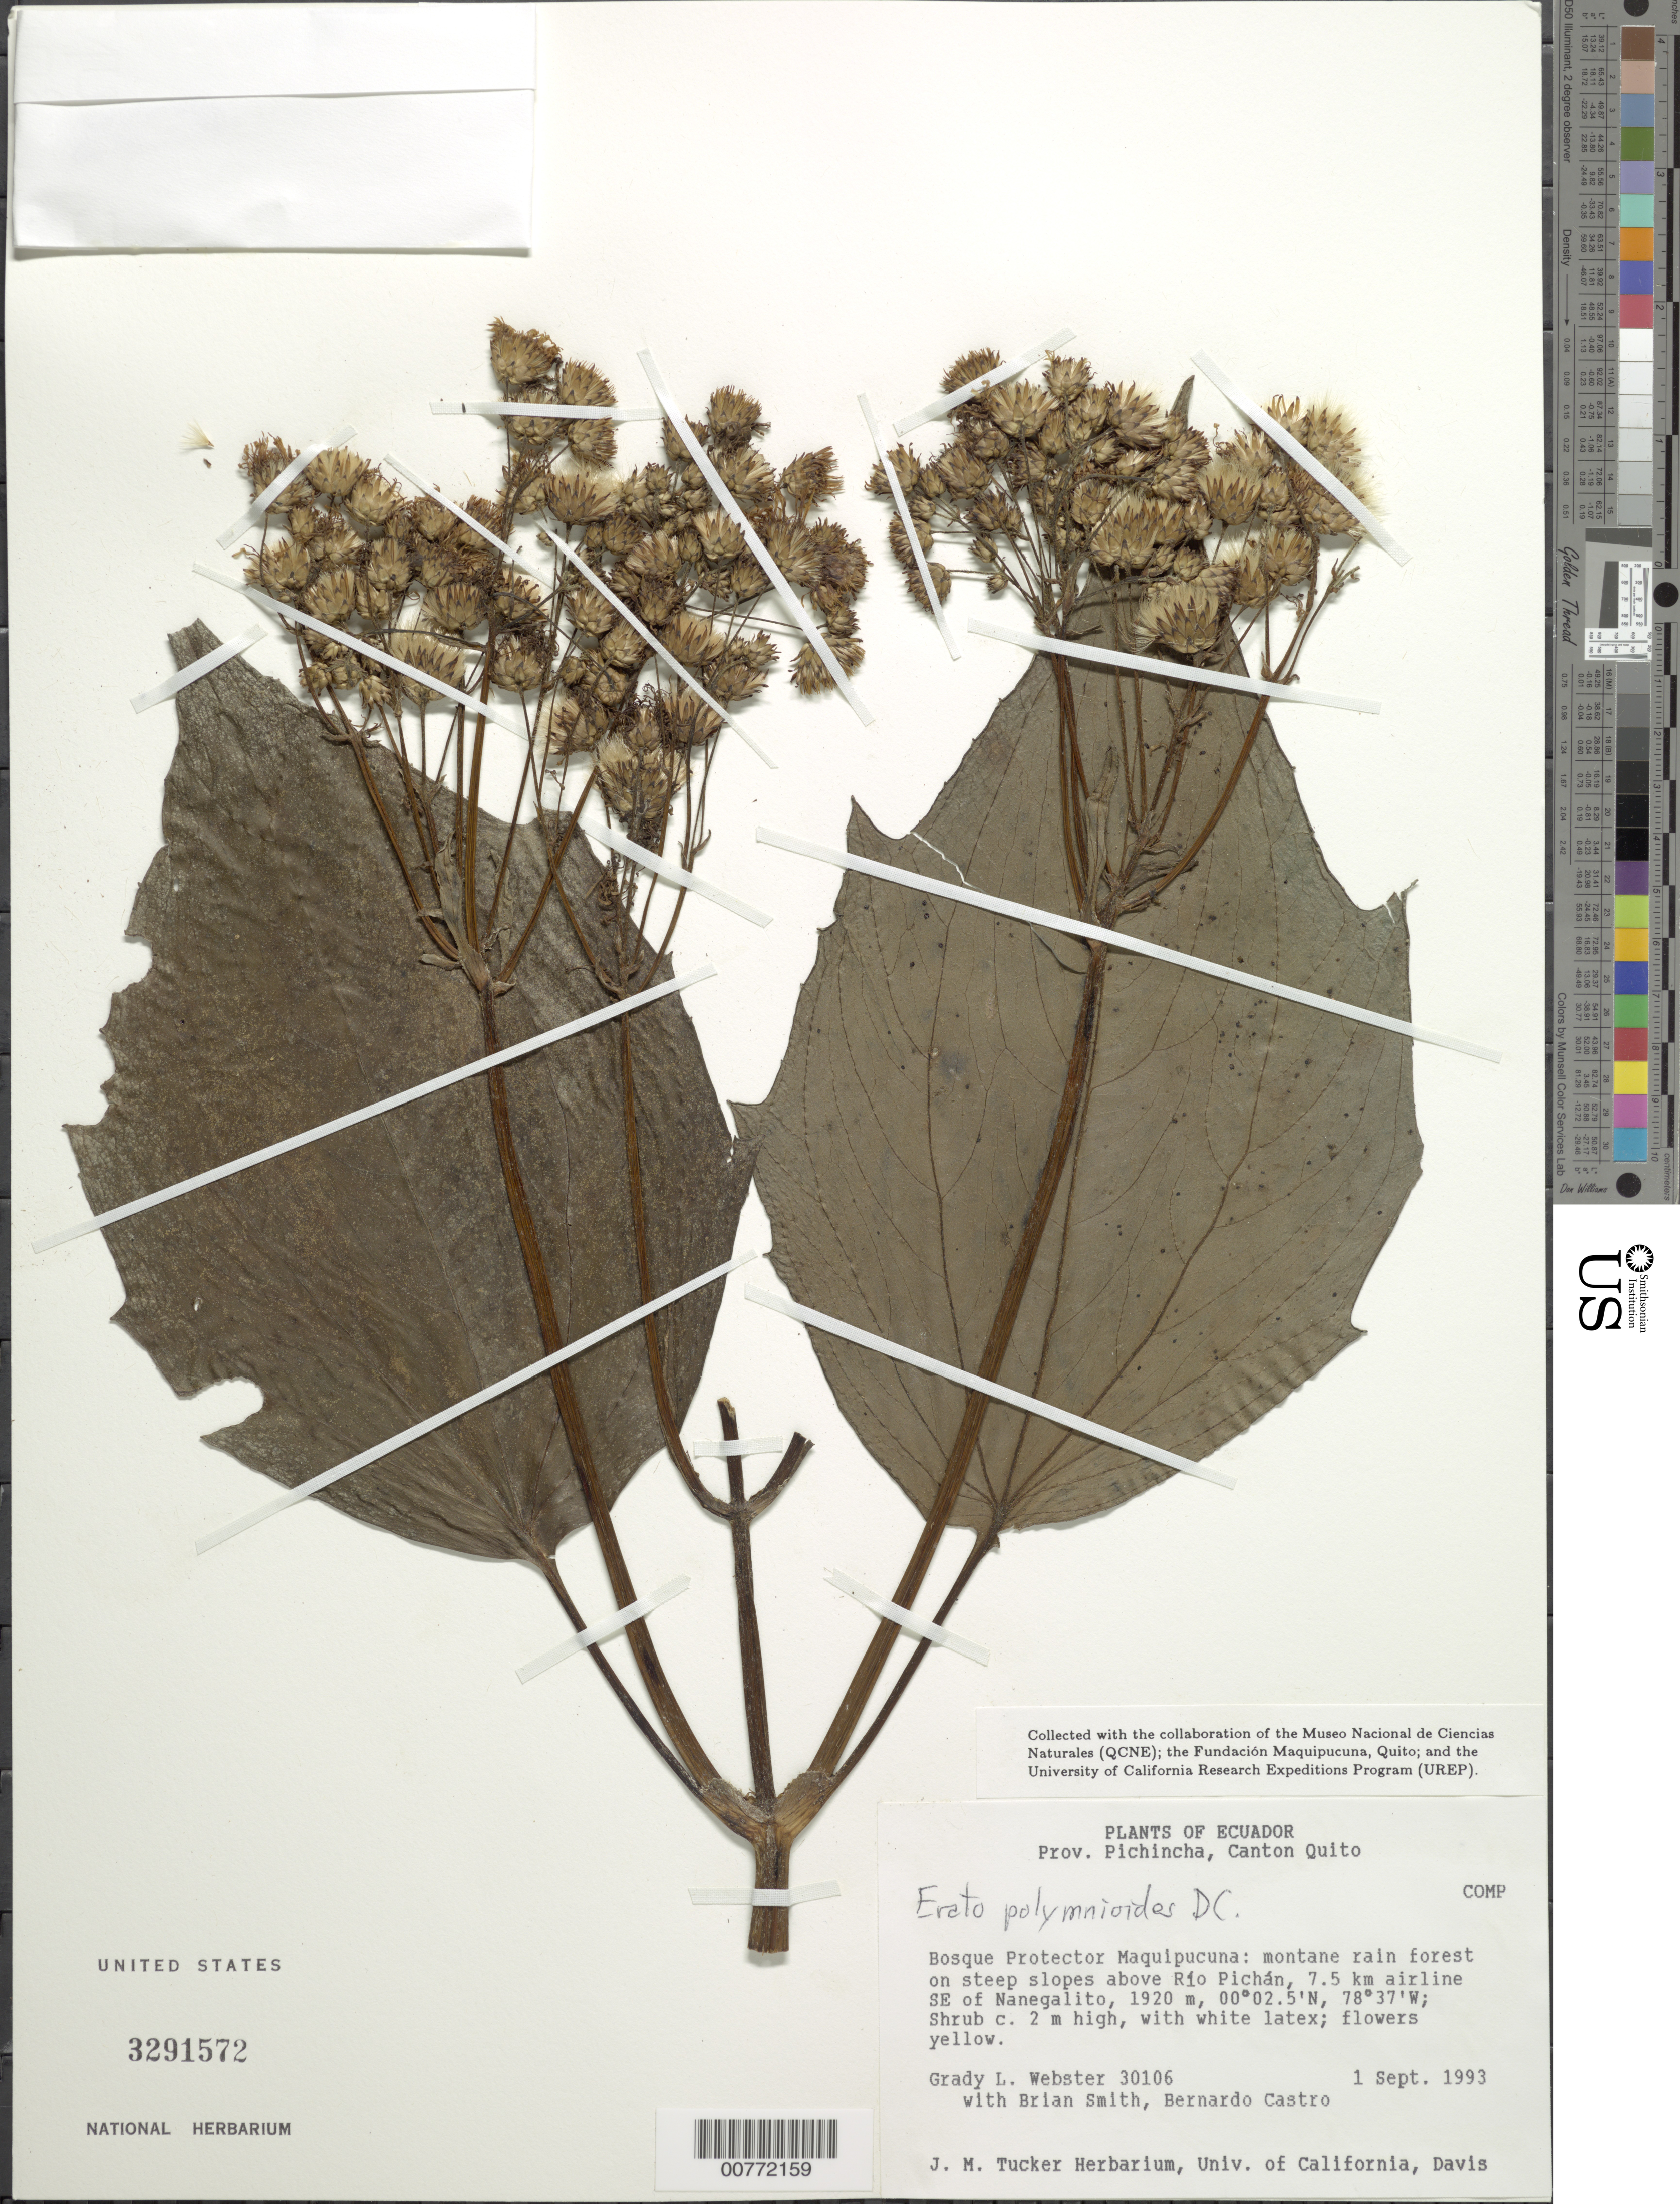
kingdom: Plantae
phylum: Tracheophyta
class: Magnoliopsida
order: Asterales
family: Asteraceae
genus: Erato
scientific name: Erato polymnioides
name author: DC.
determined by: Robinson, Harold E., (US)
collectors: G. L. Webster, B. D. Smith & B. Castro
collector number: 30106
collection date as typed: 1 September 1993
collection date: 1993-09-01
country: Ecuador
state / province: Pichincha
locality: Bosque Protector Maquipucuna; above Río Pichán, 7.5 km airline SE of Nanegalito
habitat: Montane rain forest on steep slopes above river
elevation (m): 1920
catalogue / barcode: US 3291572